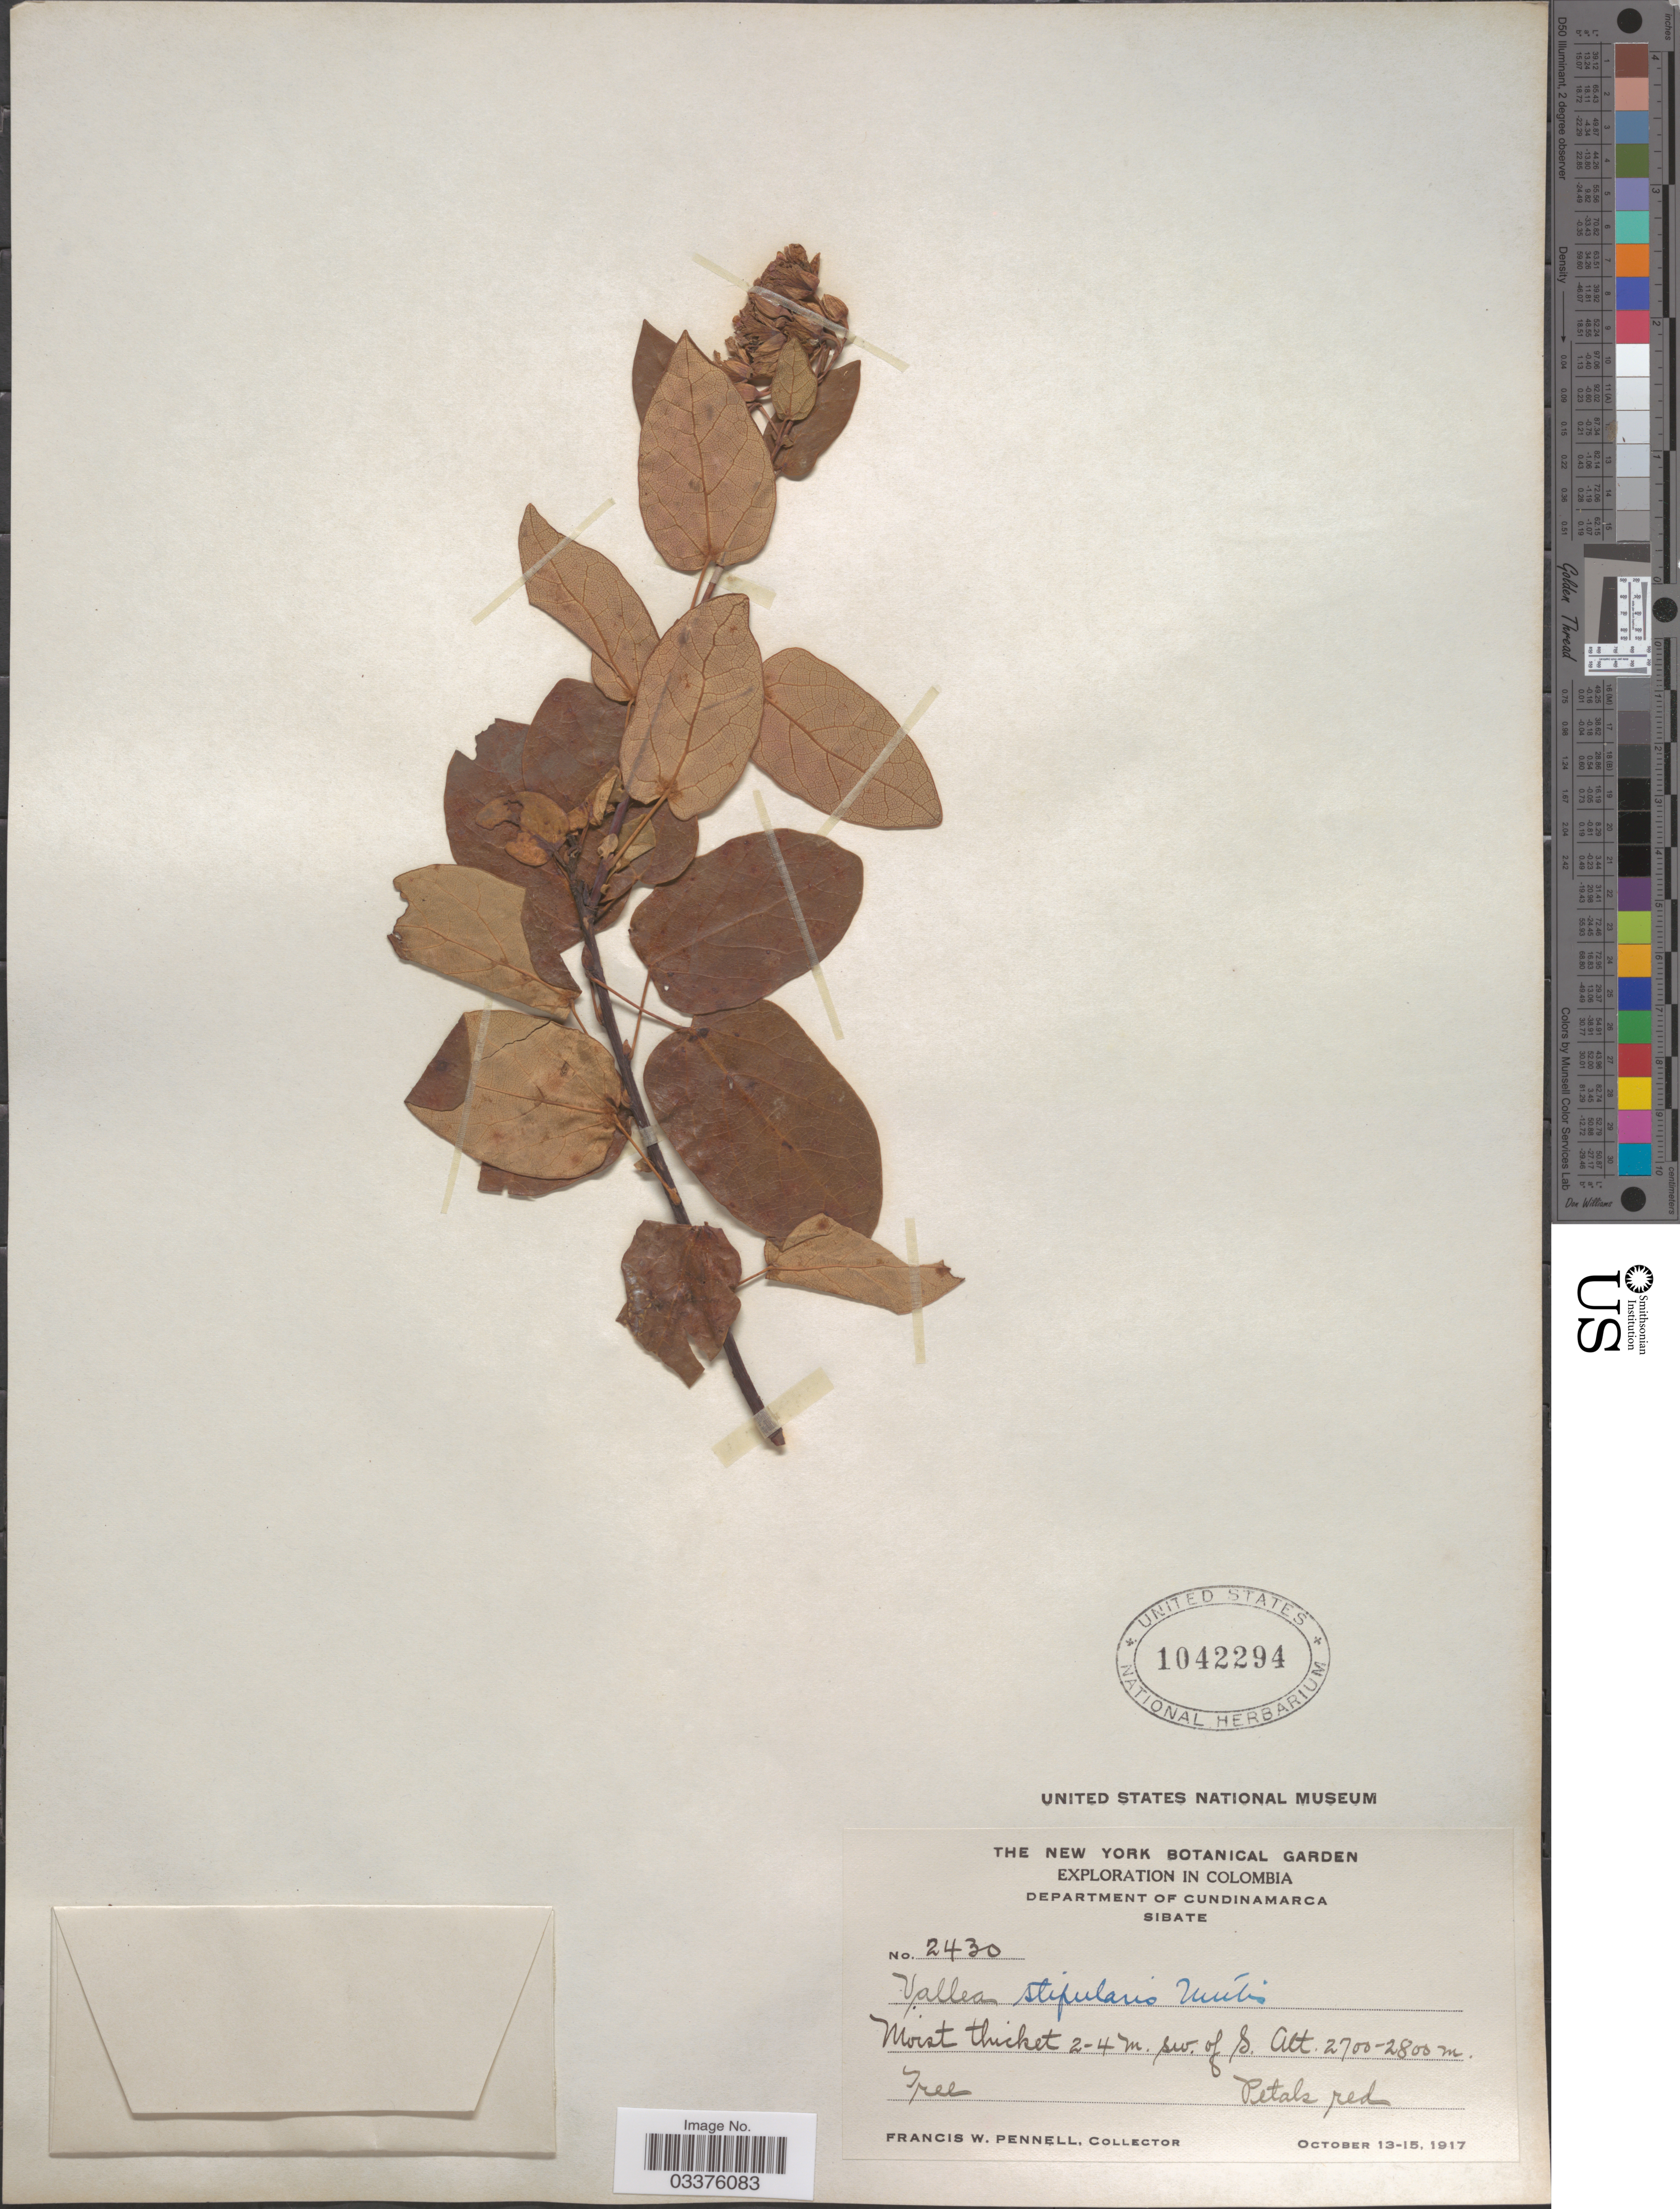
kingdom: Plantae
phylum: Tracheophyta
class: Magnoliopsida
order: Oxalidales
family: Elaeocarpaceae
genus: Vallea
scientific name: Vallea stipularis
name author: L. f.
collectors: F. W. Pennell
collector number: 2430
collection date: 1917-10-13/1917-10-15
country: Colombia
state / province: Cundinamarca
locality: Department of Cundinamarca, Sibate.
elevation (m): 2700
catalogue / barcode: US 1042294